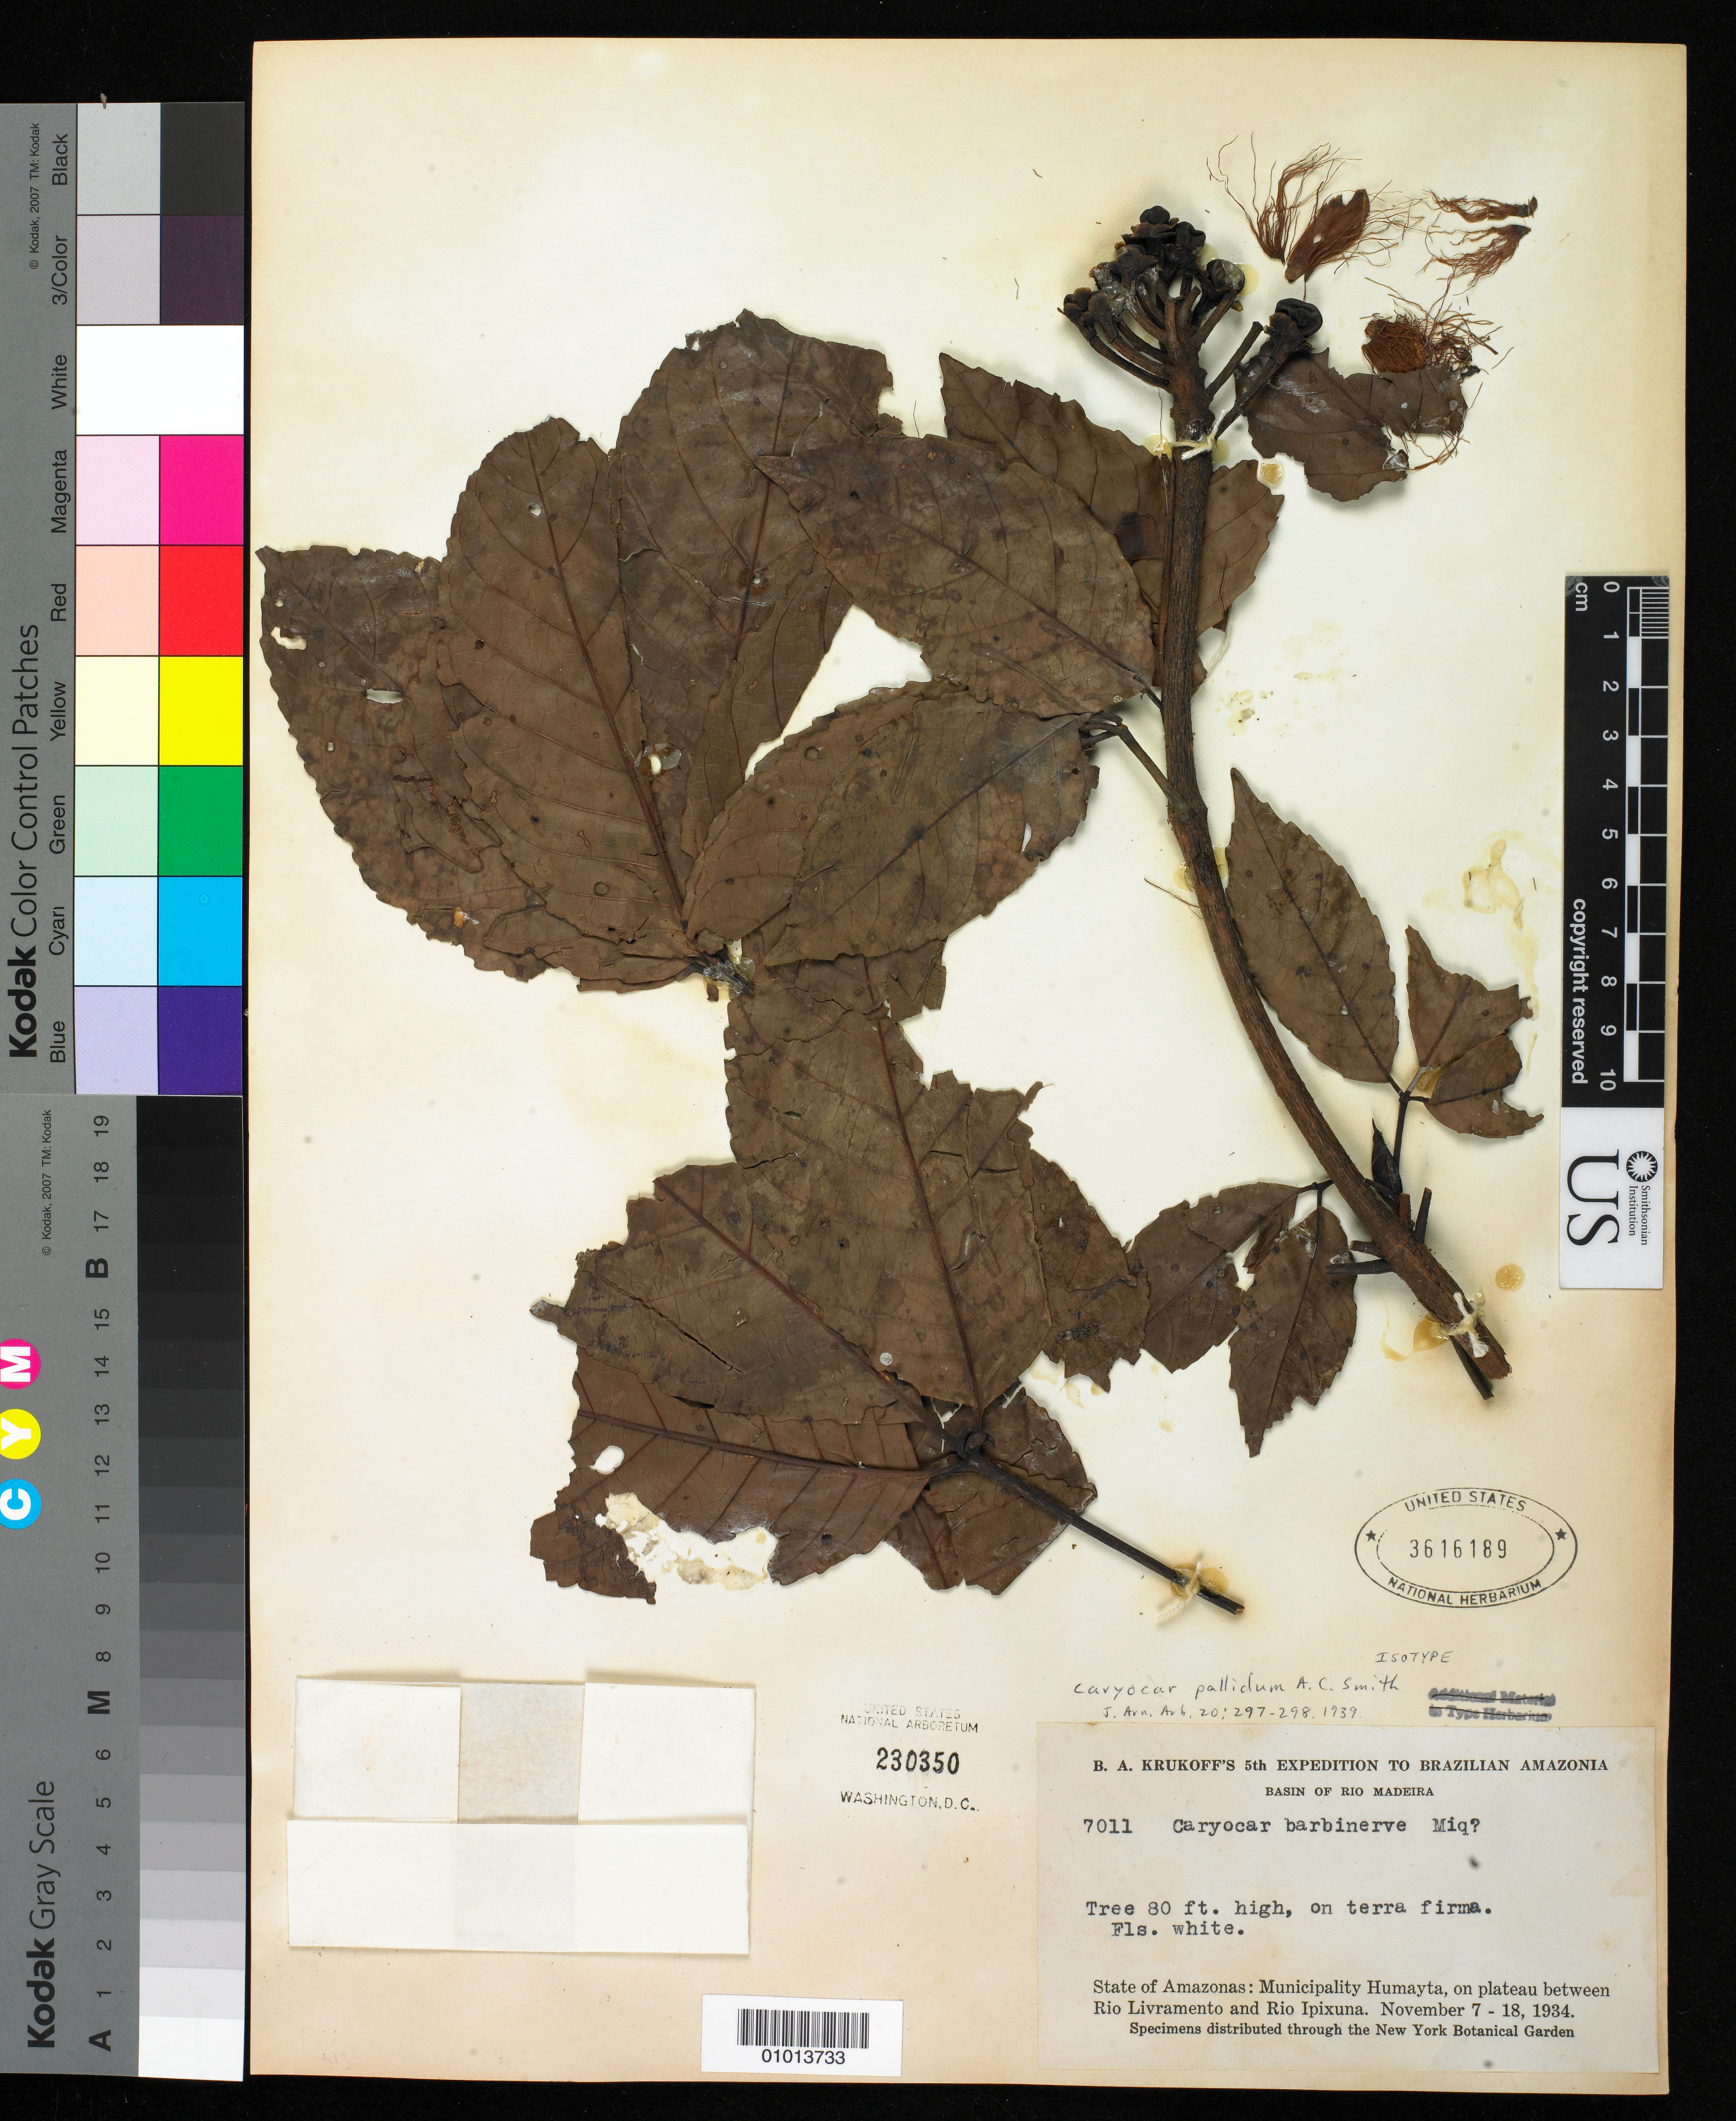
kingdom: Plantae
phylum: Tracheophyta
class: Magnoliopsida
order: Malpighiales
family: Caryocaraceae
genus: Caryocar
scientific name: Caryocar pallidum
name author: A.C. Sm.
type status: Isotype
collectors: B. A. Krukoff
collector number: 7011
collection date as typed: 07 Nov 18 to 18 Nov 1934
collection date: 1934-11-07/1934-11-18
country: Brazil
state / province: Amazonas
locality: Municipality Humyata, on plateau between Rio Livramento and Rio Ipixuna.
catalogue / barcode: US 3616189